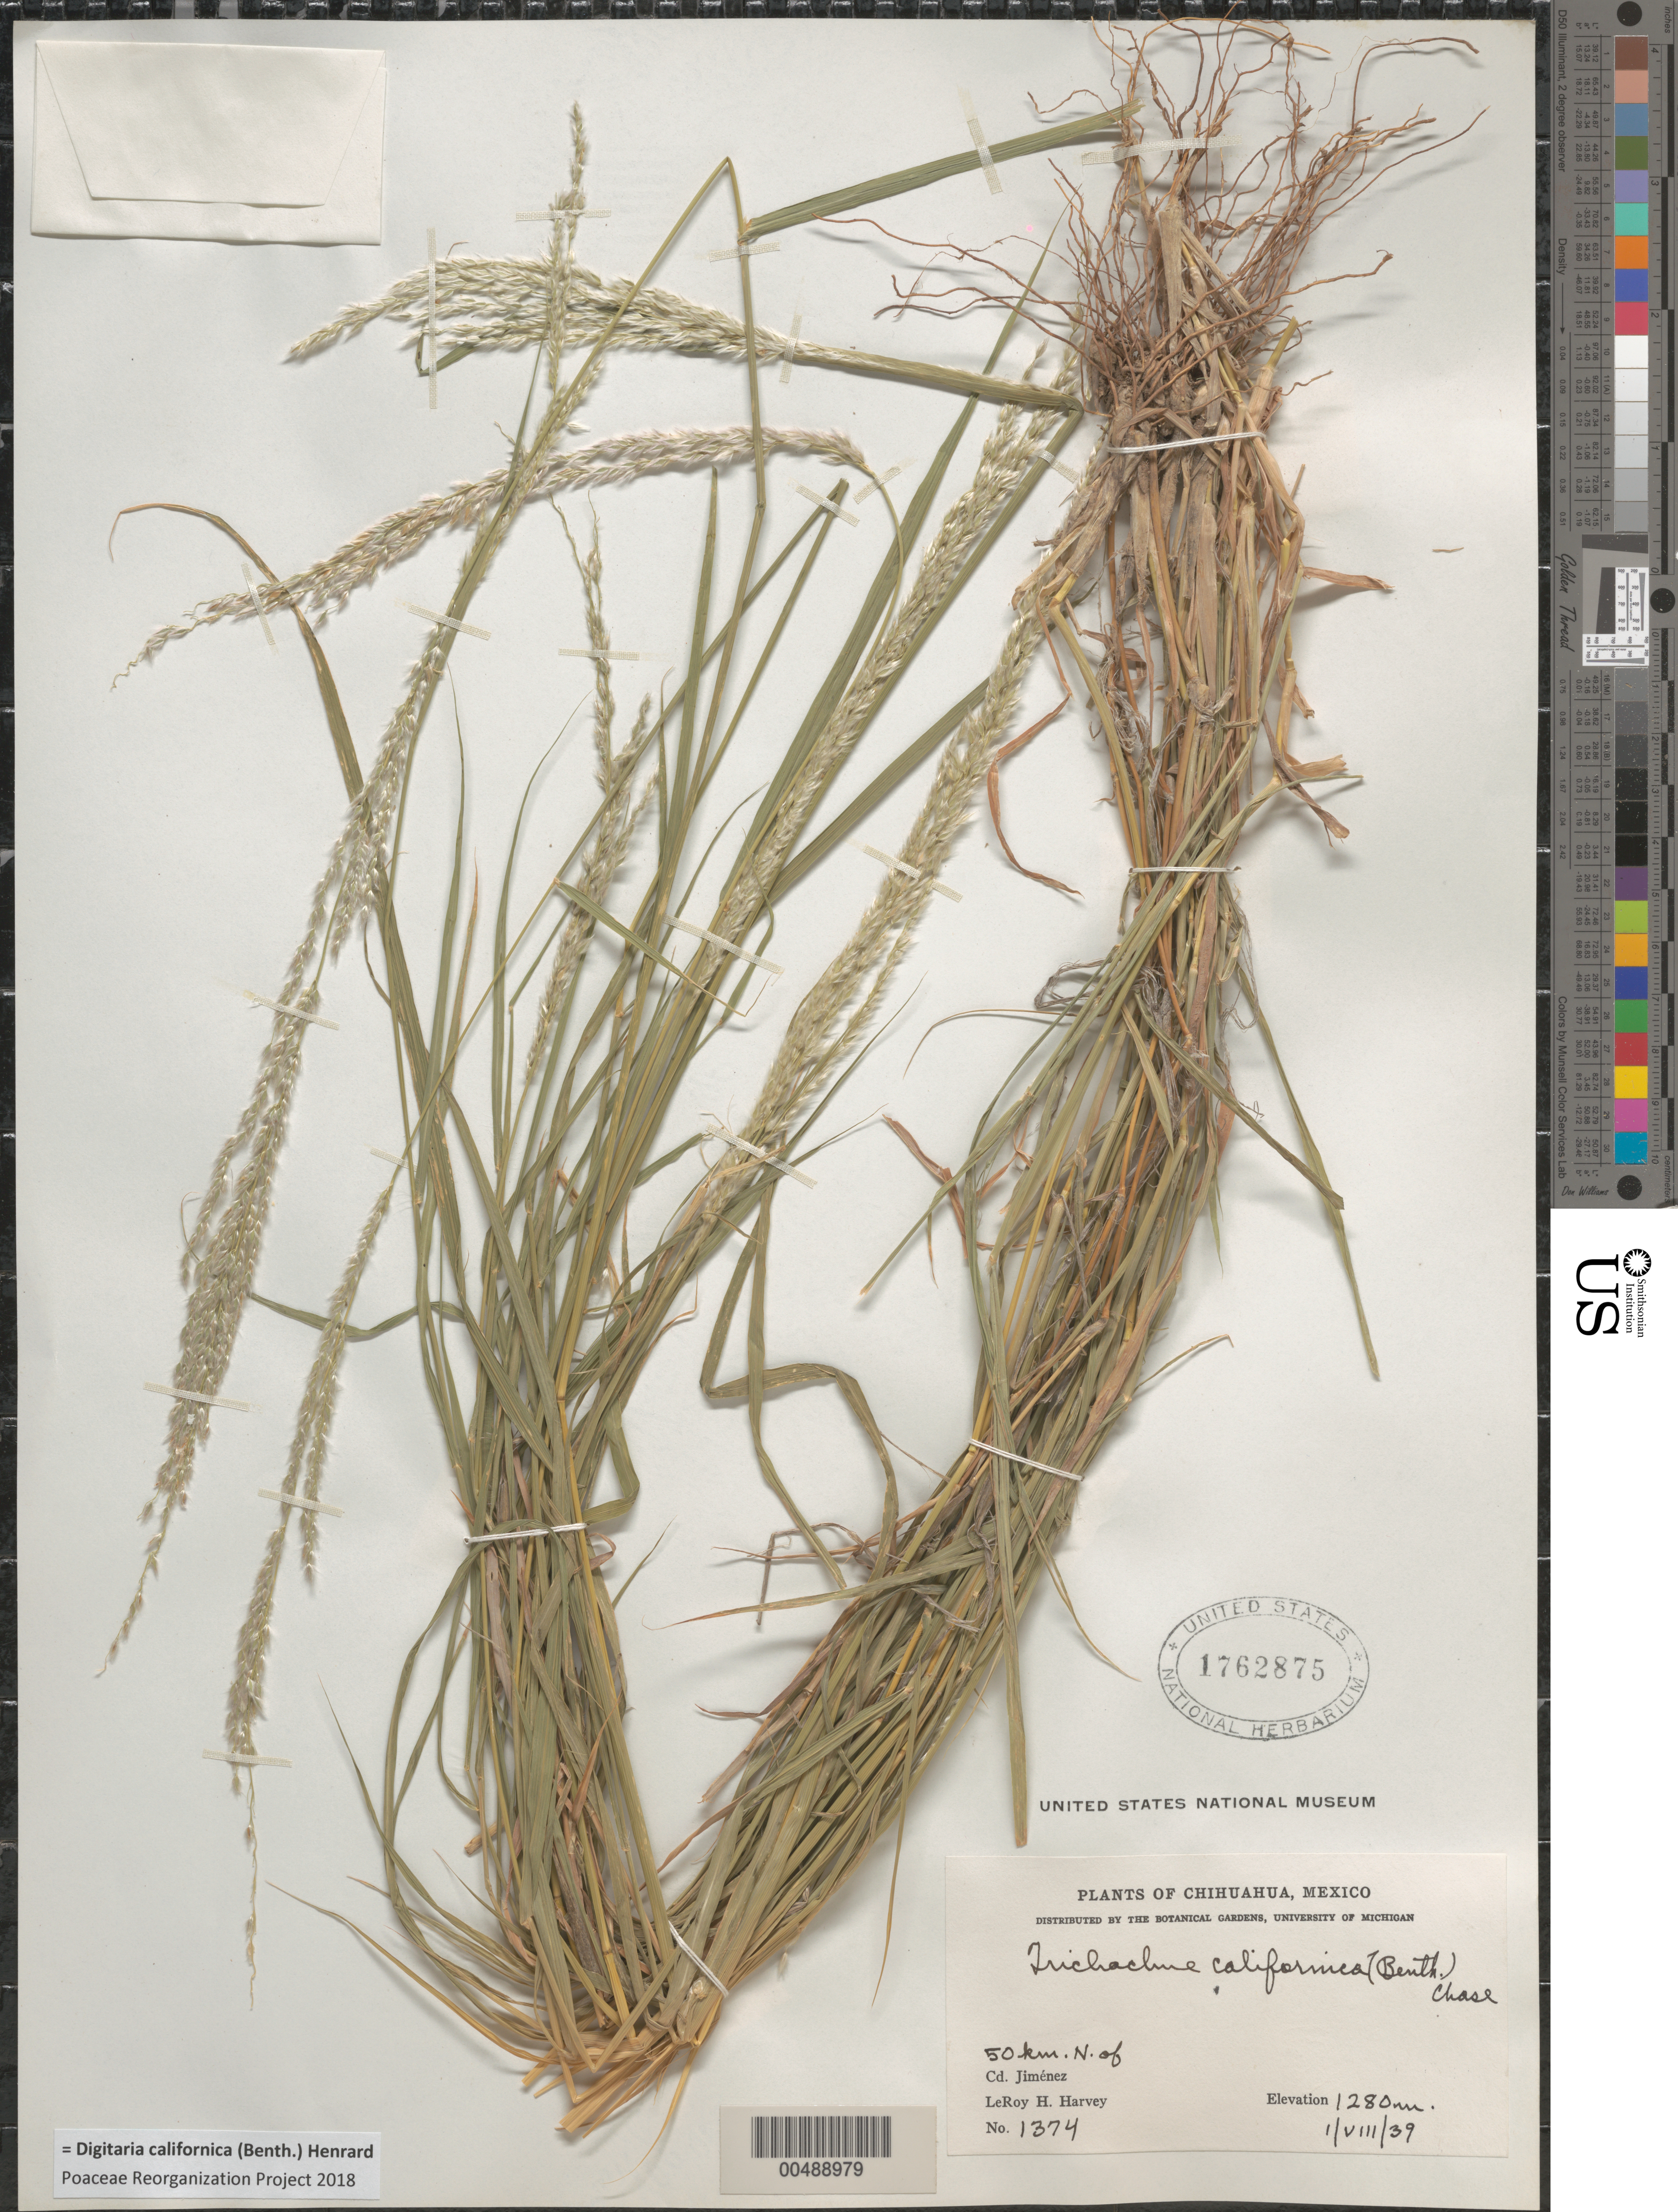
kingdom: Plantae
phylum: Tracheophyta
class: Liliopsida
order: Poales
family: Poaceae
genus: Digitaria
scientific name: Digitaria californica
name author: (Benth.) Henr.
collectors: L. H. Harvey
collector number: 1374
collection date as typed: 1 Aug 1939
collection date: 1939-08-01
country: Mexico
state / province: Chihuahua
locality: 50 km N of Cd. Jiménez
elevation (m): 1280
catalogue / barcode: US 1762875